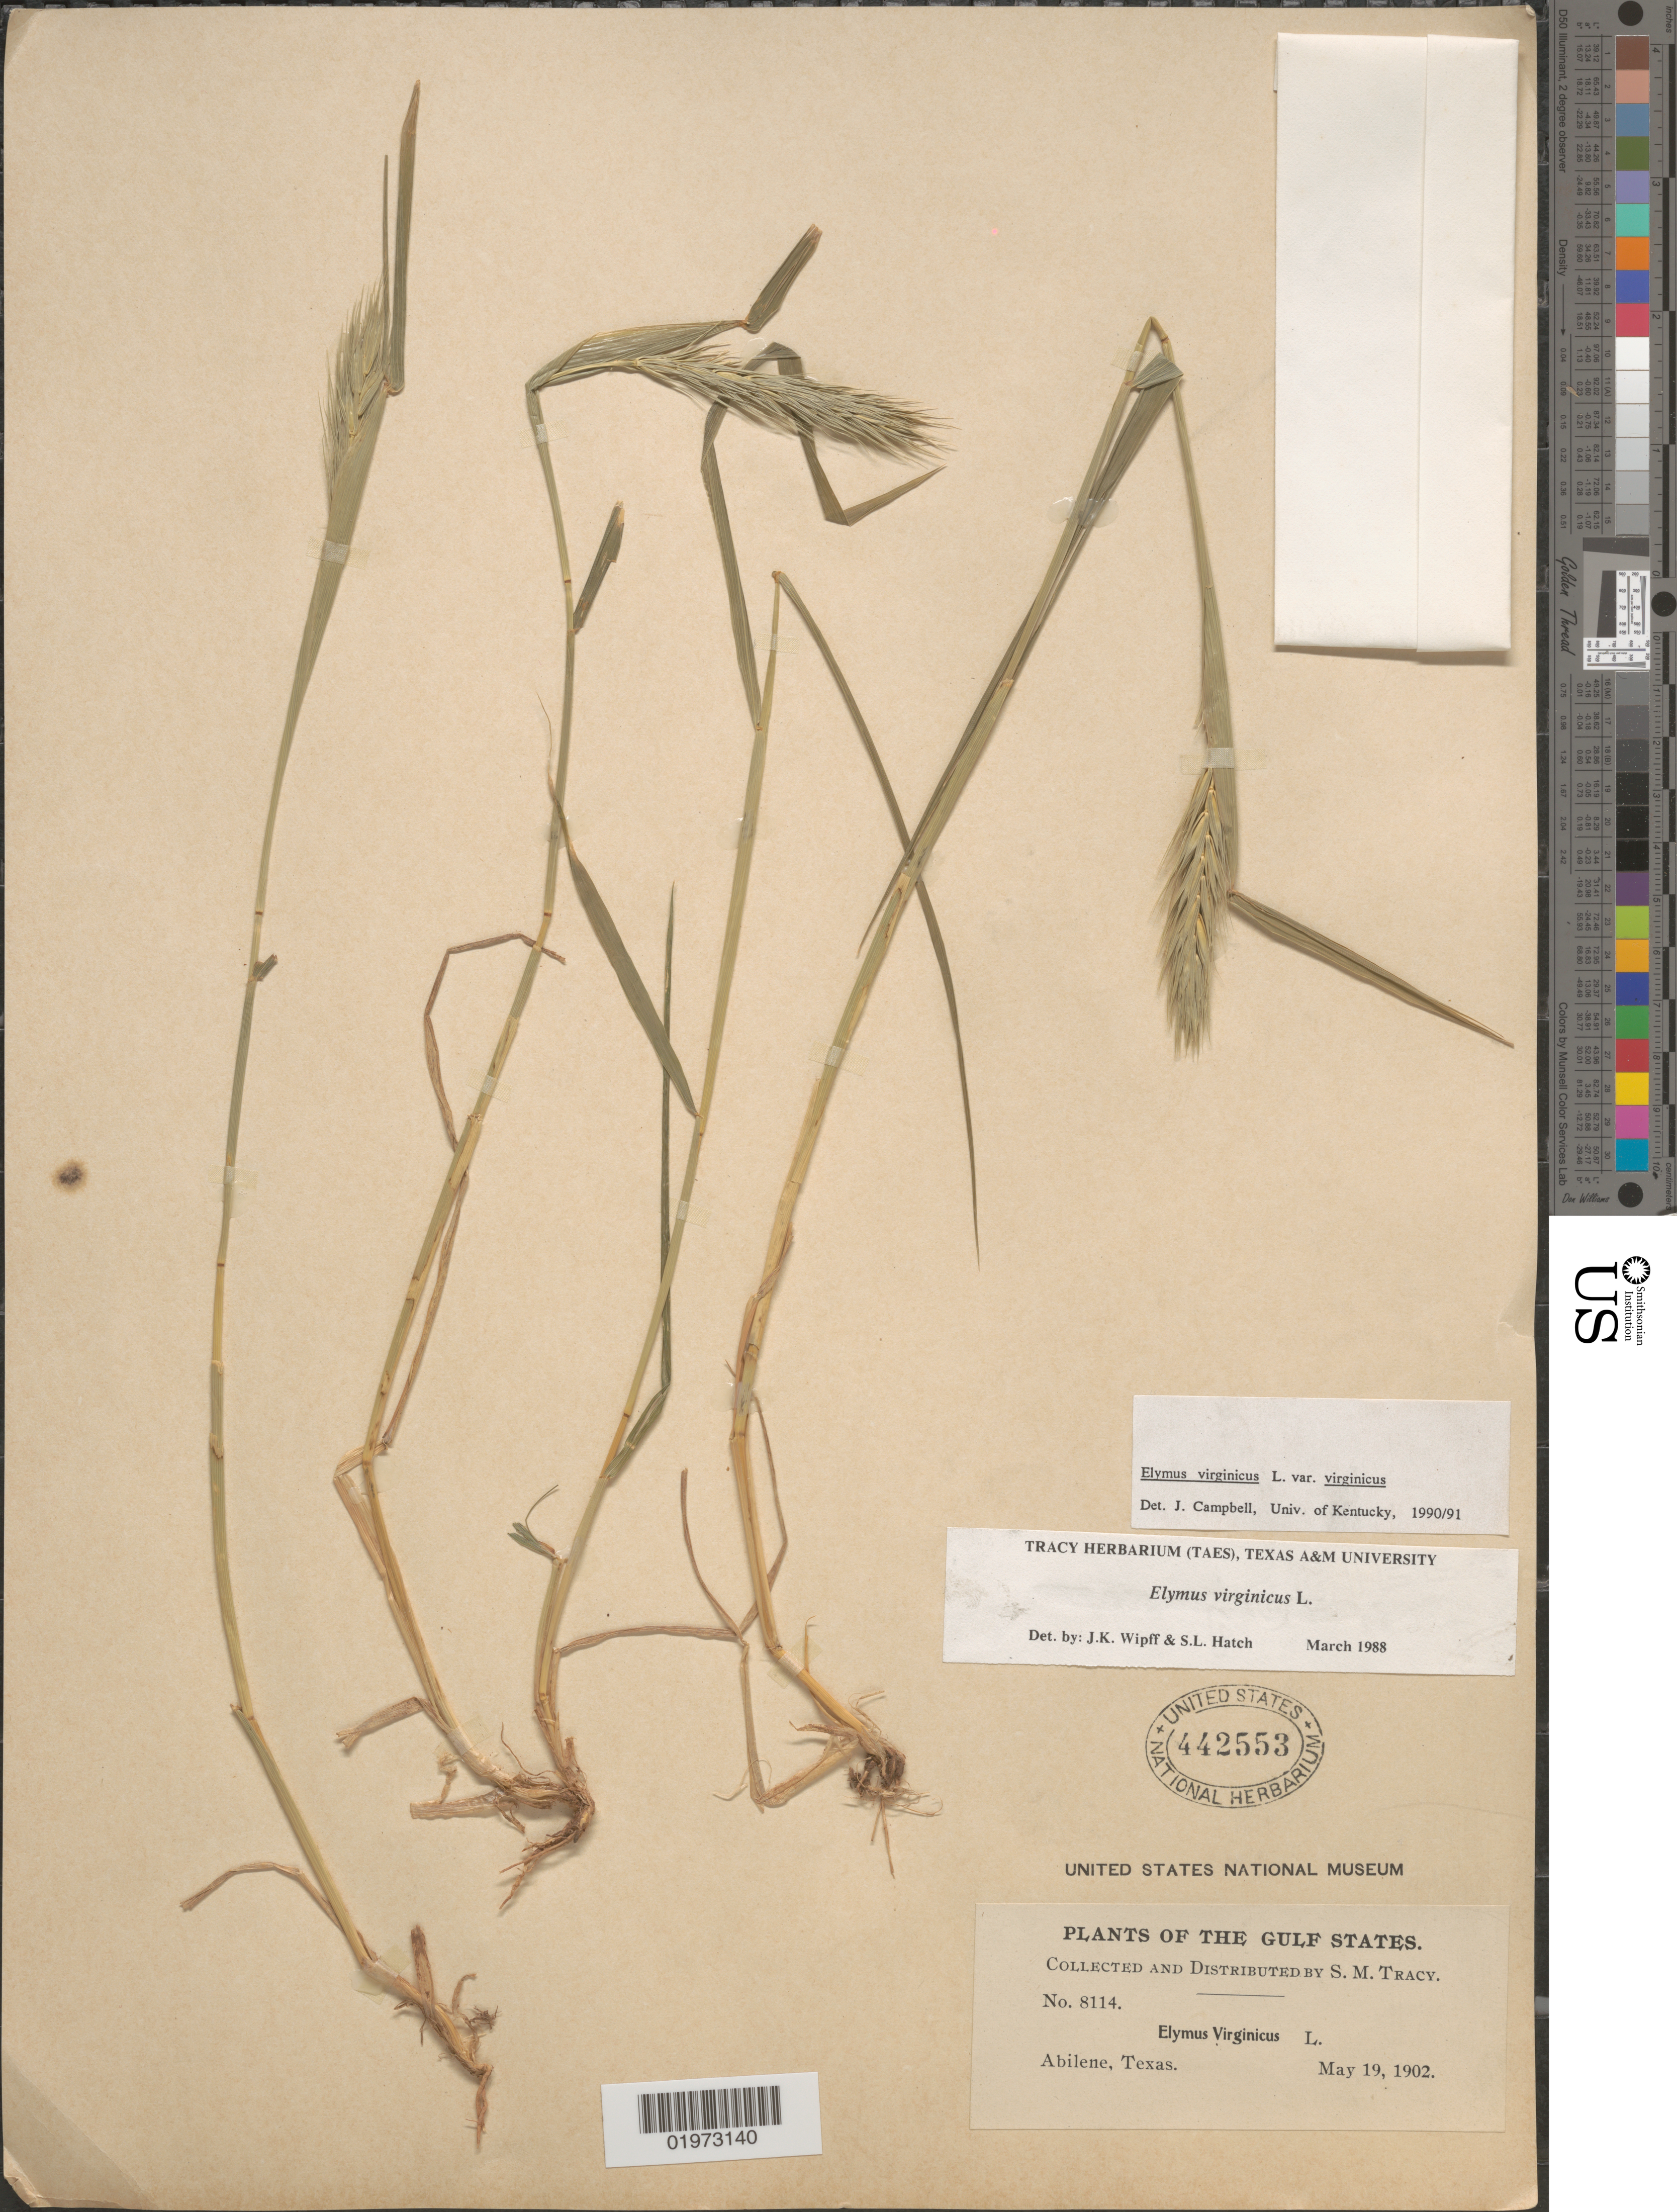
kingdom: Plantae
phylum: Tracheophyta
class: Liliopsida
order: Poales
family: Poaceae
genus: Elymus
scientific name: Elymus virginicus var. virginicus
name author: L.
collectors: S. M. Tracy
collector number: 8114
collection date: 1902-05-19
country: United States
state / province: Texas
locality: The Gulf States. Abilene.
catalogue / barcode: US 442553